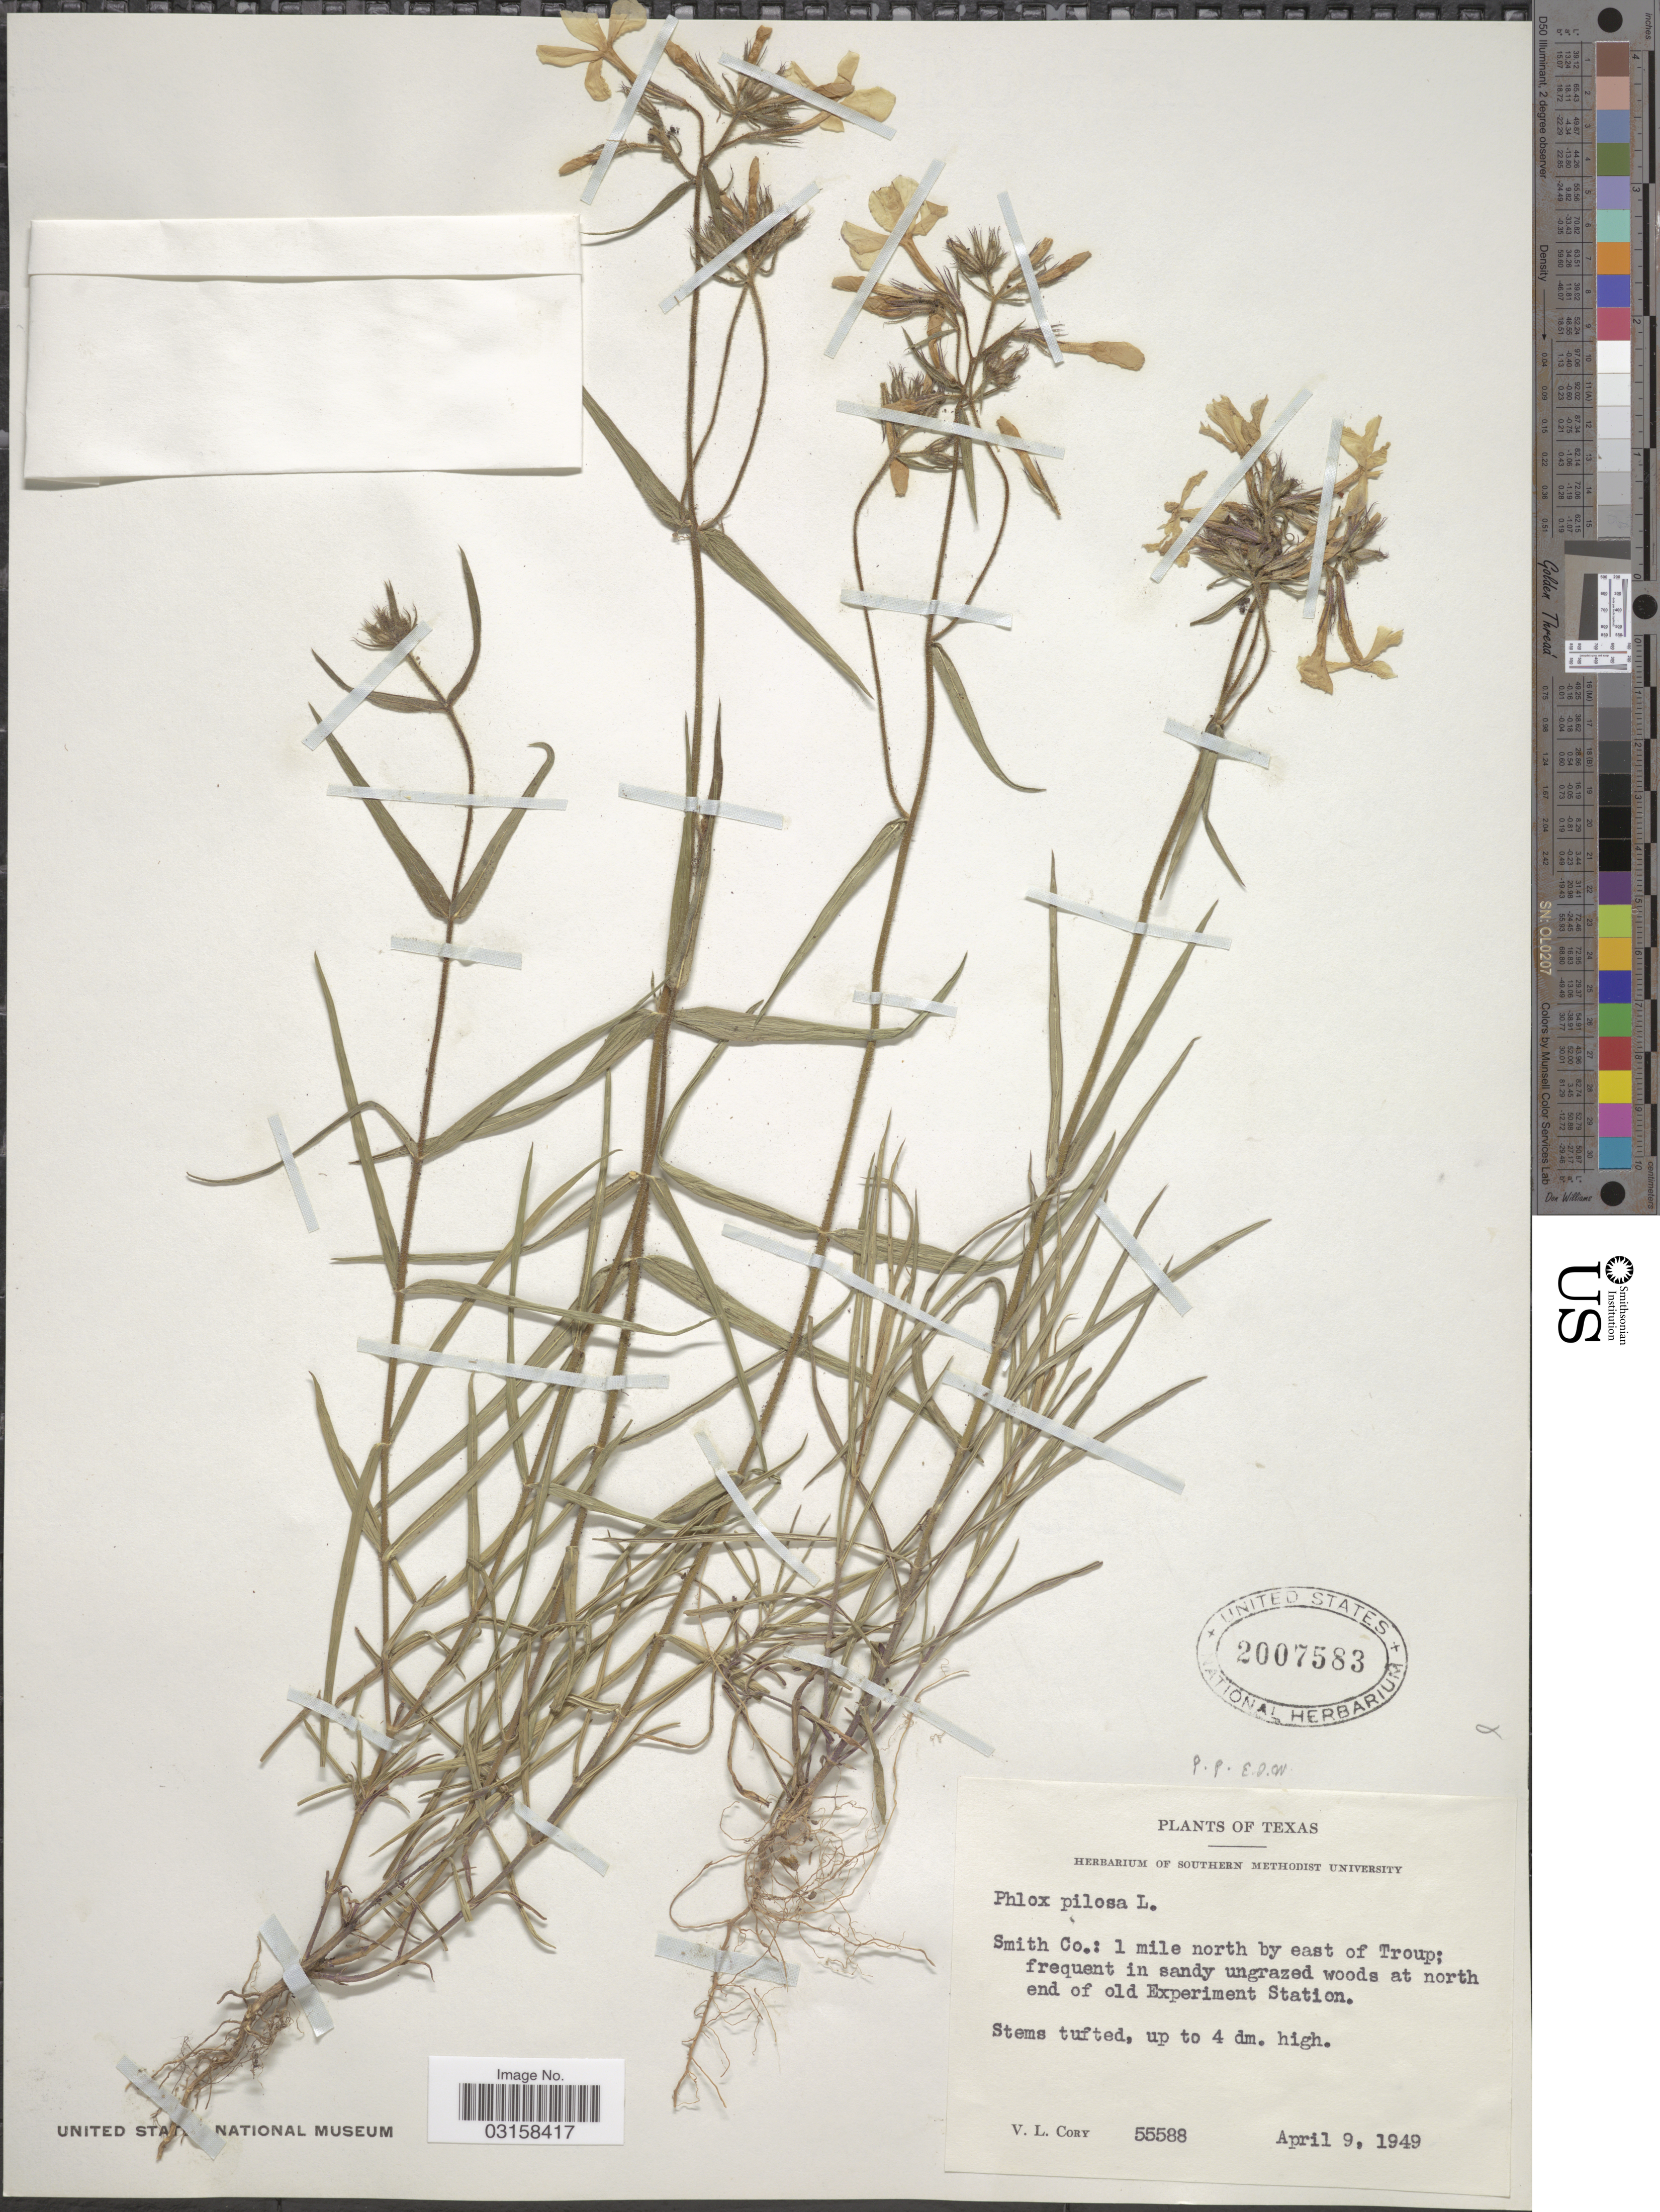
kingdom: Plantae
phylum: Tracheophyta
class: Magnoliopsida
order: Ericales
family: Polemoniaceae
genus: Phlox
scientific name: Phlox pilosa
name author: L.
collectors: V. Cory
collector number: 55588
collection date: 1949-04-09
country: United States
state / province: Texas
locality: Smith Co.: 1 mile north by east of Troup; at north end of old Experiment Station.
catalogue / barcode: US 2007583